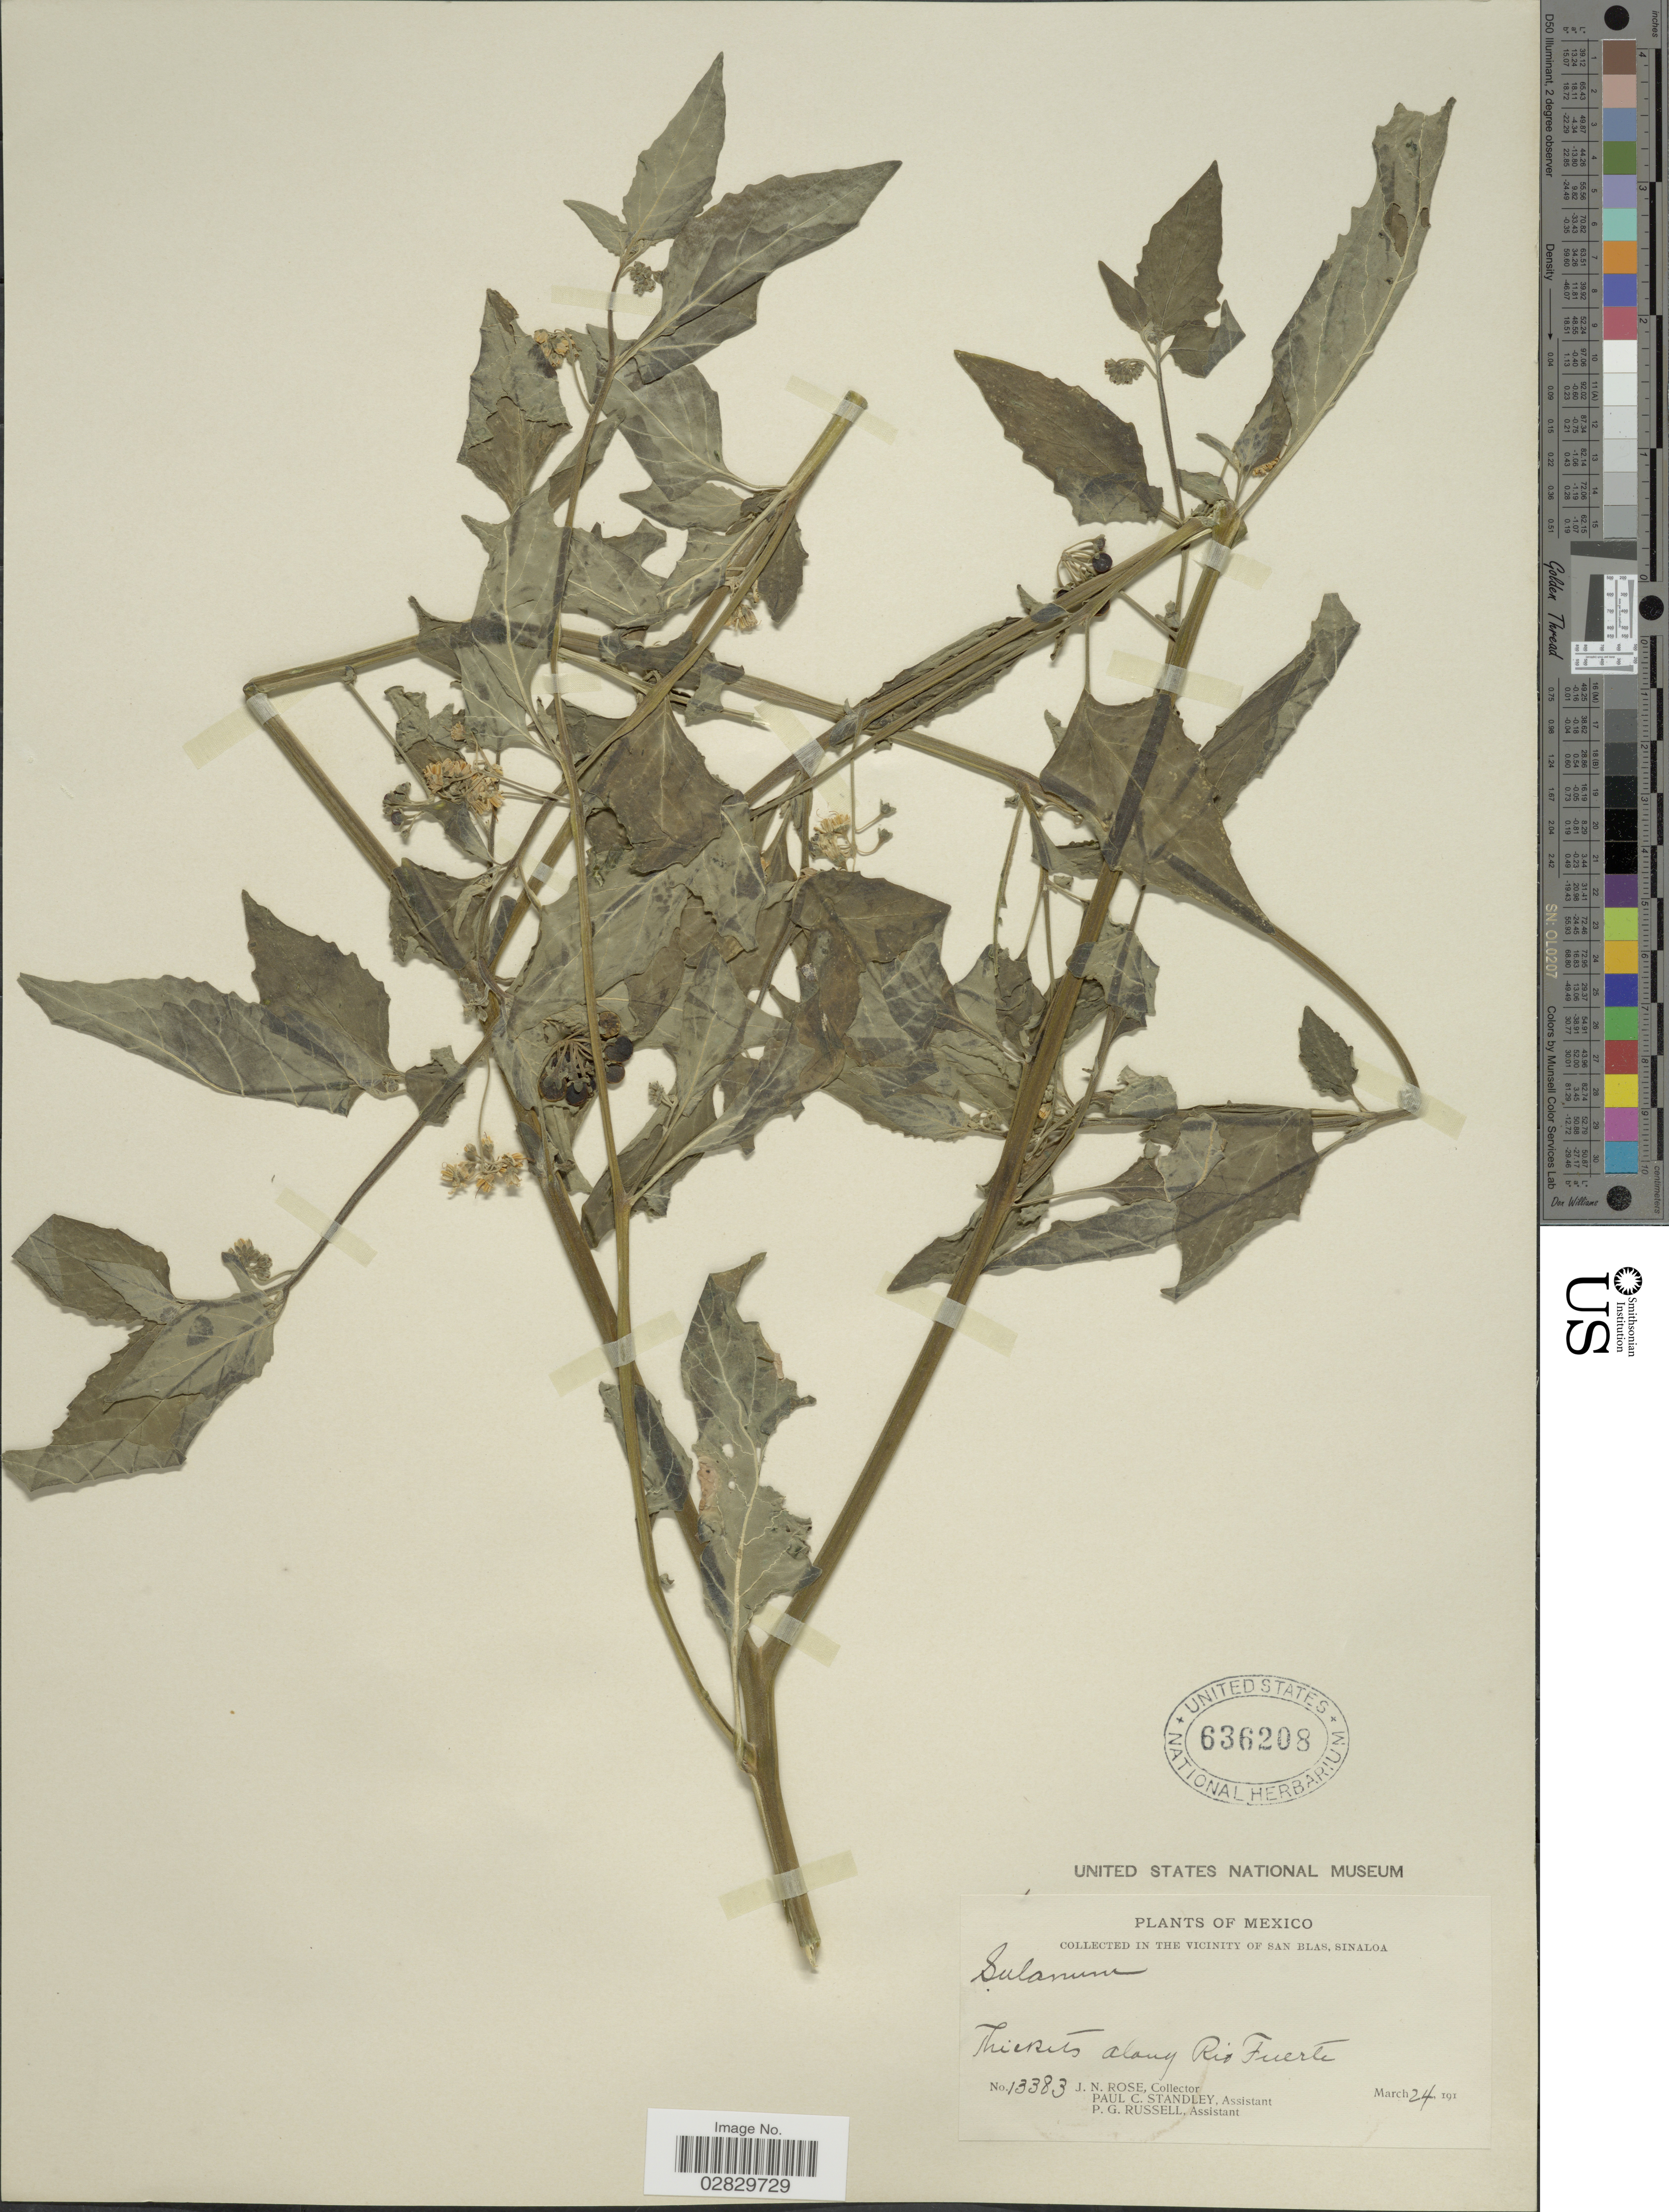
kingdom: Plantae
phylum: Tracheophyta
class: Magnoliopsida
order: Solanales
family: Solanaceae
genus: Solanum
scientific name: Solanum douglasii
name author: Dunal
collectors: J. N. Rose, P. C. Standley & P. G. Russell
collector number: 13383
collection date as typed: March 24, 191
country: Mexico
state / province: Sinaloa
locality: Vicinity of San Blas, along Rio Fuerte.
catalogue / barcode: US 636208